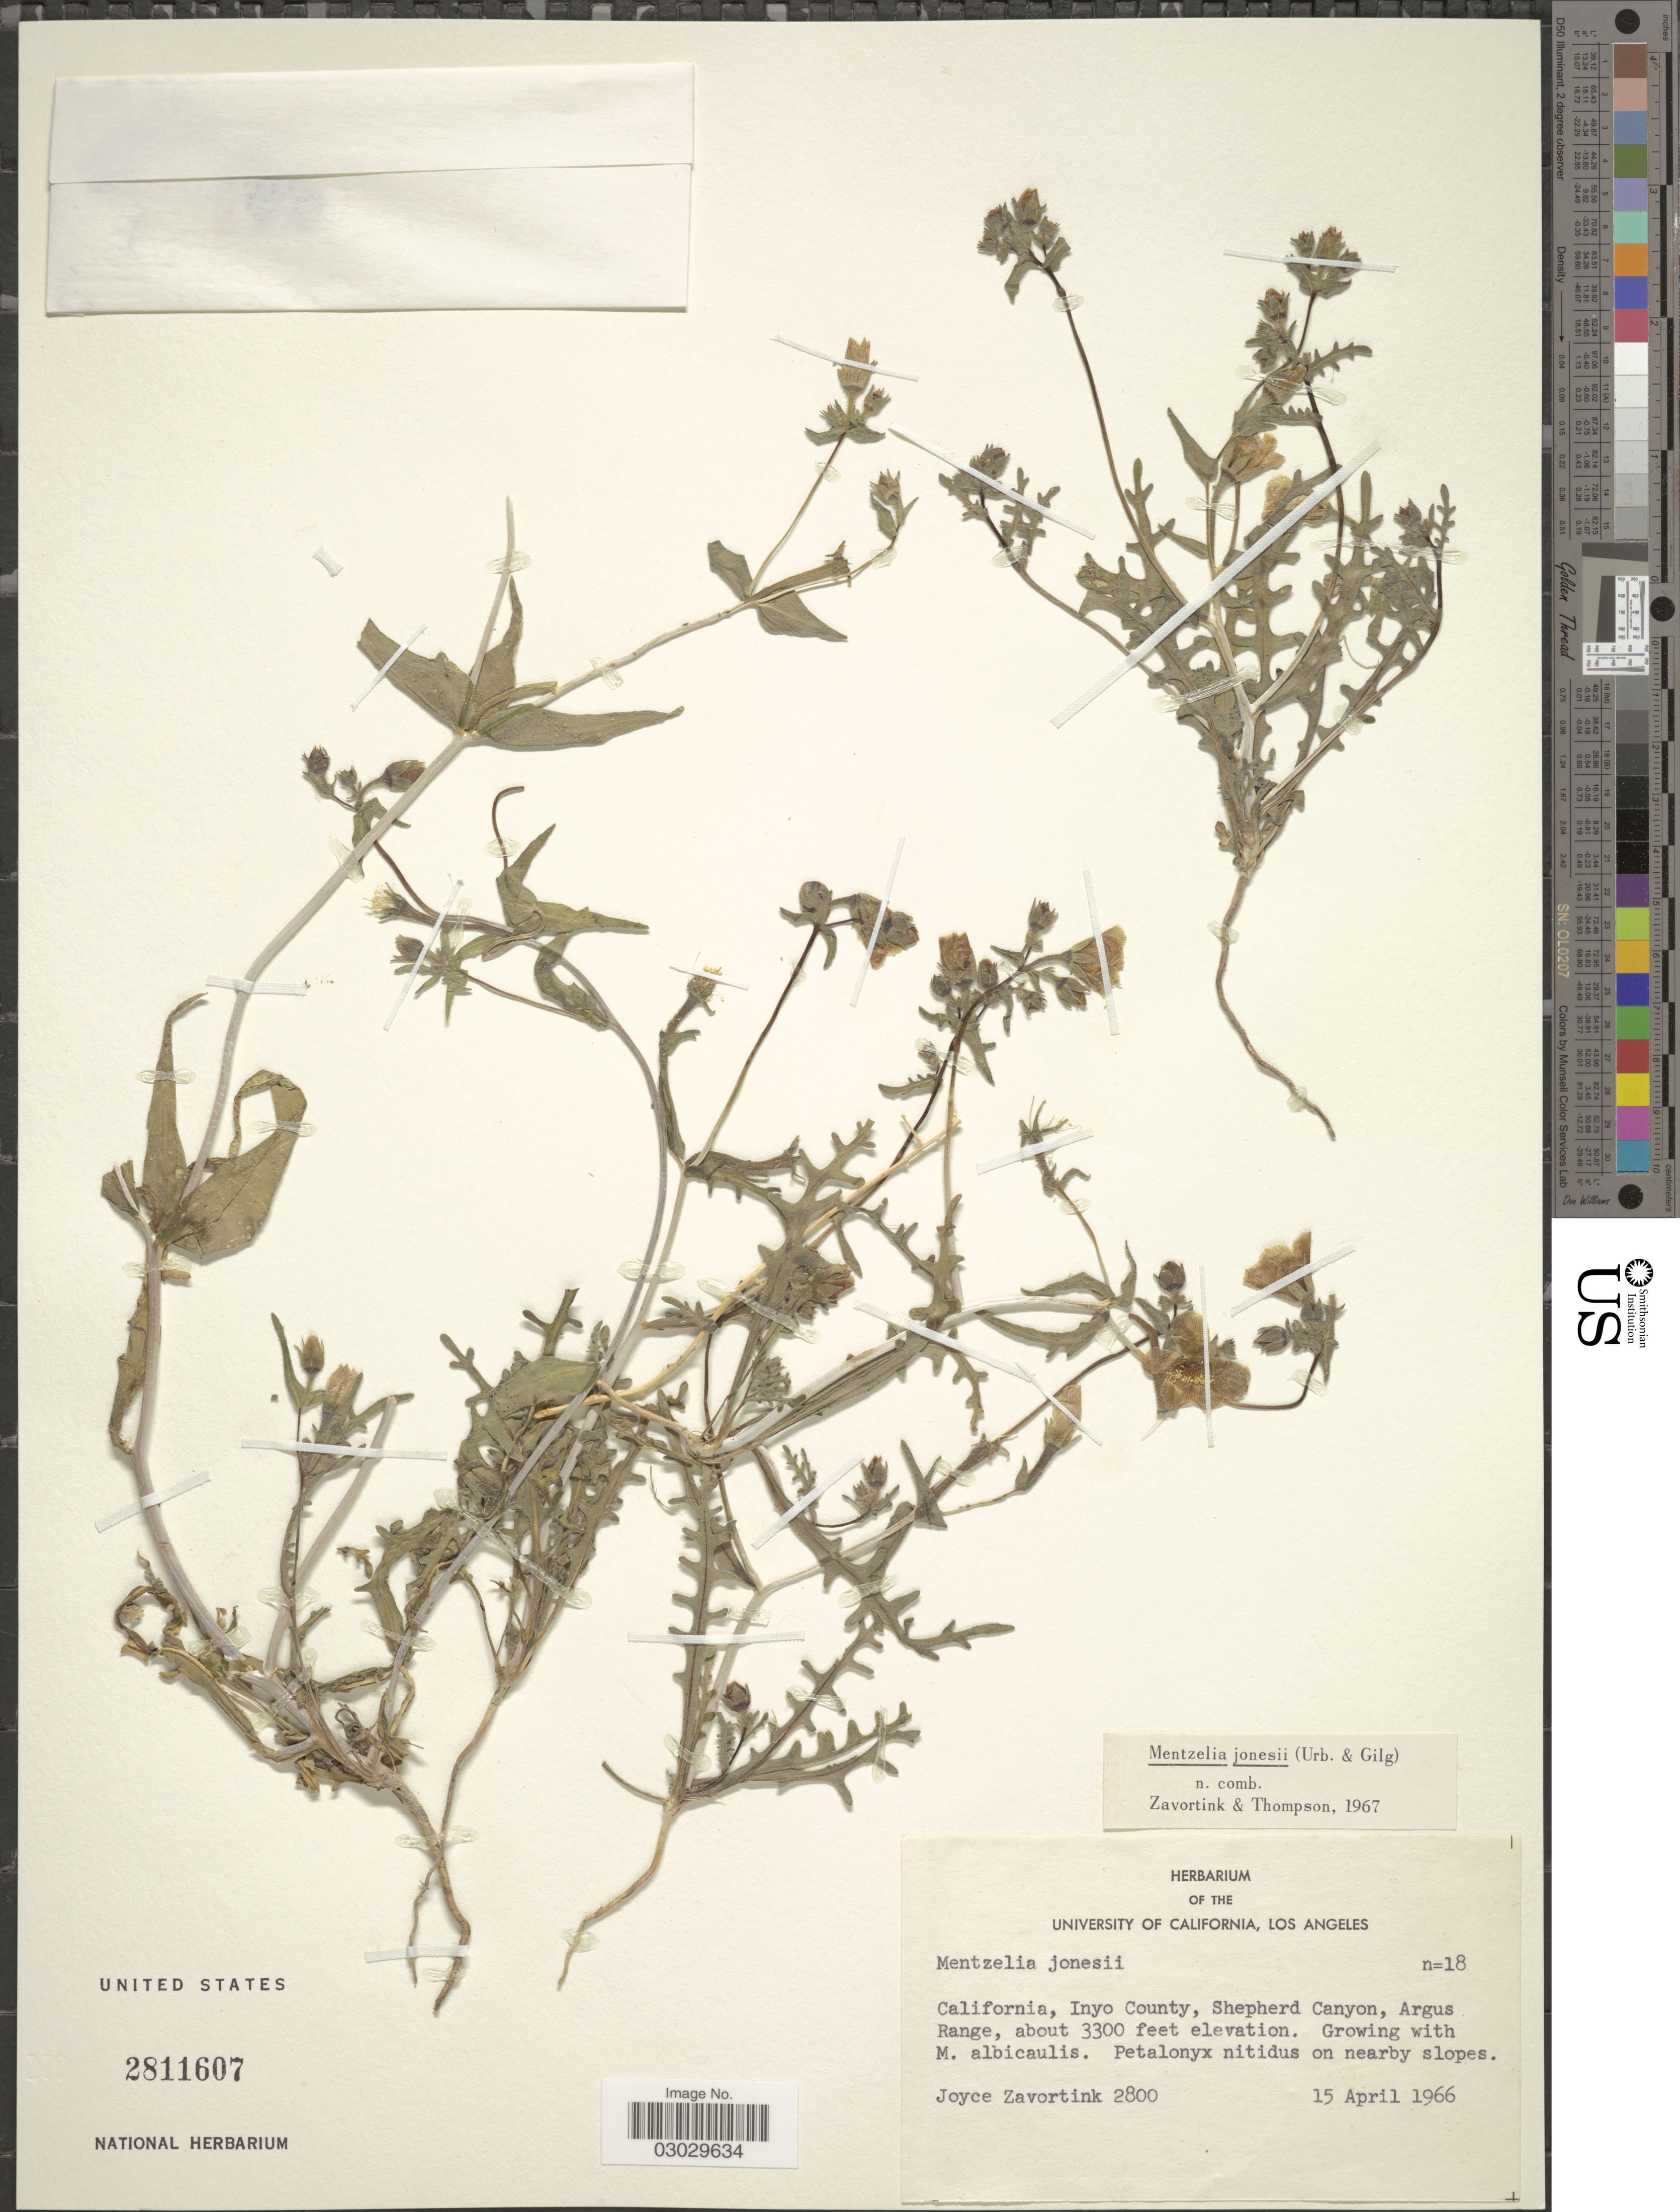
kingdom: Plantae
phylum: Tracheophyta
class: Magnoliopsida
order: Cornales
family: Loasaceae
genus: Mentzelia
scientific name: Mentzelia jonesii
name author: (Urb. & Gilg) H.J. Thomps. & J.E. Roberts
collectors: J. Zavortink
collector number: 2800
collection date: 1966-04-15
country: United States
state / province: California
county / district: Inyo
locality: Inyo County, Shepherd Canyon, Argus Range.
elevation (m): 1006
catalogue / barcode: US 2811607